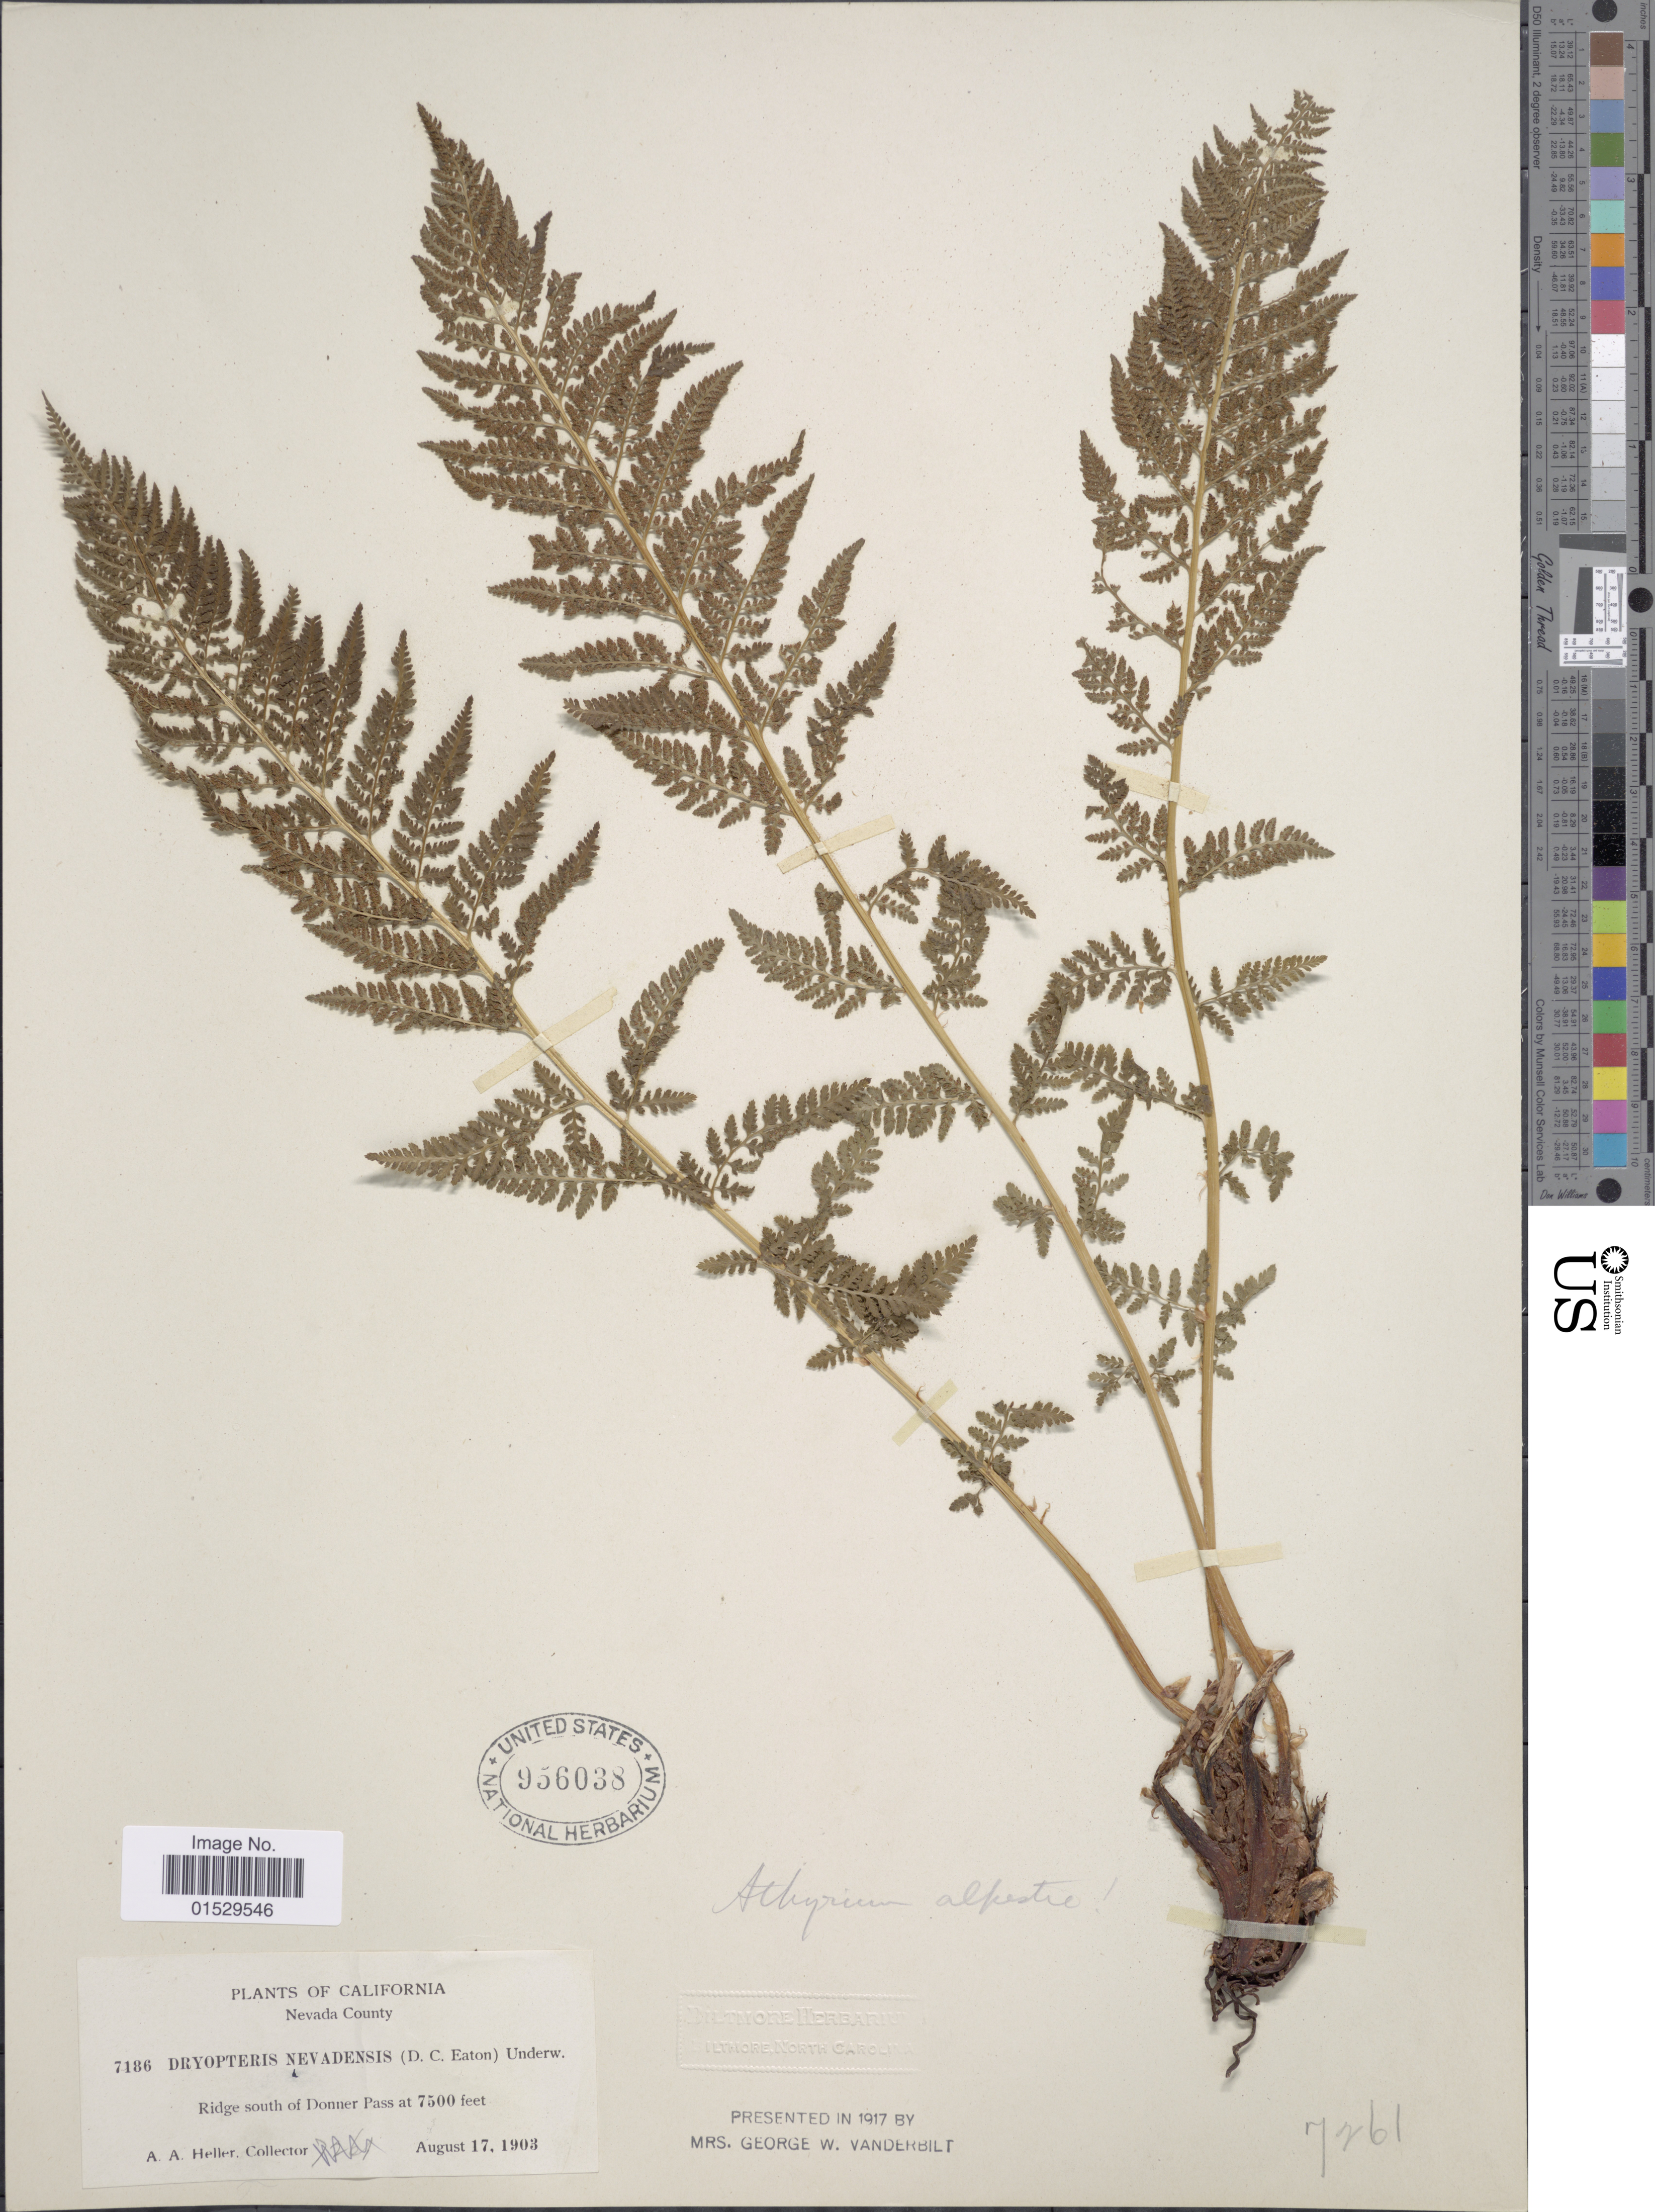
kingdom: Plantae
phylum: Tracheophyta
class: Polypodiopsida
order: Polypodiales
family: Athyriaceae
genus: Athyrium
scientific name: Athyrium distentifolilum subsp. americanum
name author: (Butters) Hultén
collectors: A. A. Heller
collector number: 7186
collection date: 1903-08-17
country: United States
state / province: California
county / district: Nevada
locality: Nevada County, ridge south of Donner Pass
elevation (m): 2286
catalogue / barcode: US 956038